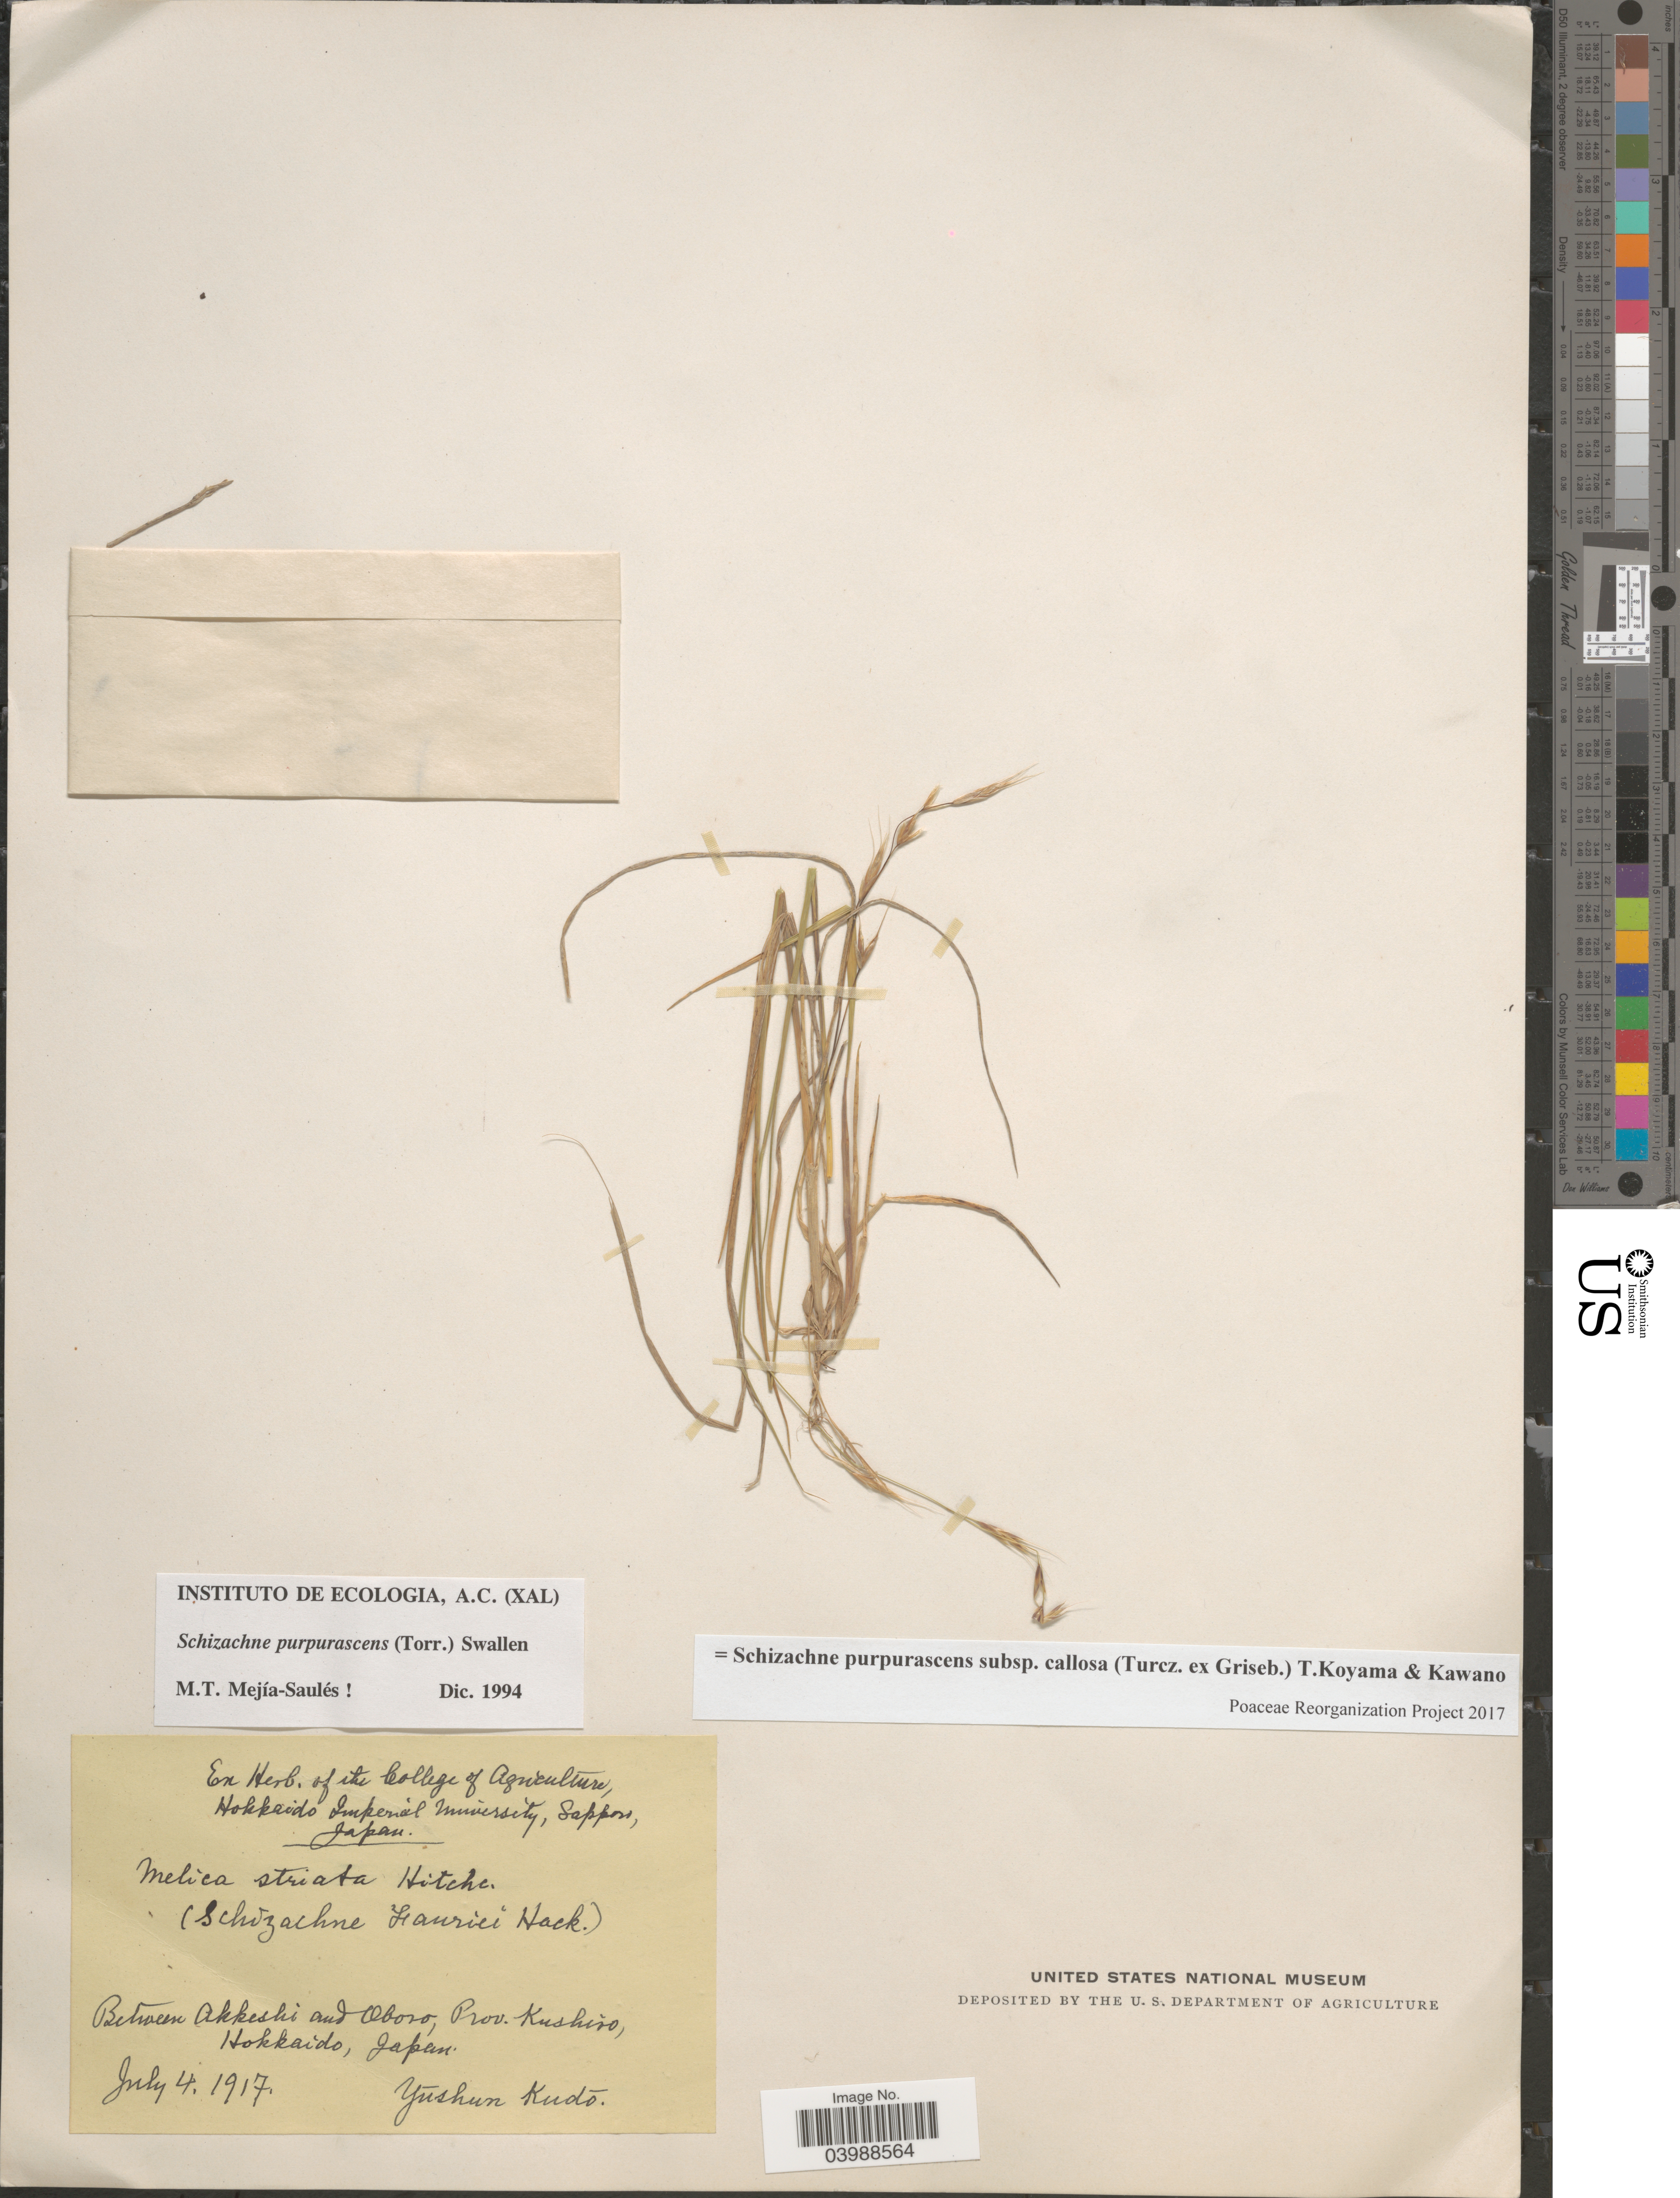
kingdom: Plantae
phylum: Tracheophyta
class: Liliopsida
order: Poales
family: Poaceae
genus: Schizachne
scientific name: Schizachne purpurascens subsp. callosa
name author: (Turcz. ex Griseb.) T. Koyama & Kawano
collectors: Y. Kudô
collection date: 1917-07-04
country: Japan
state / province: Hokkaidō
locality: Between Akkeshi and Oboro, Prov. Kushiro.